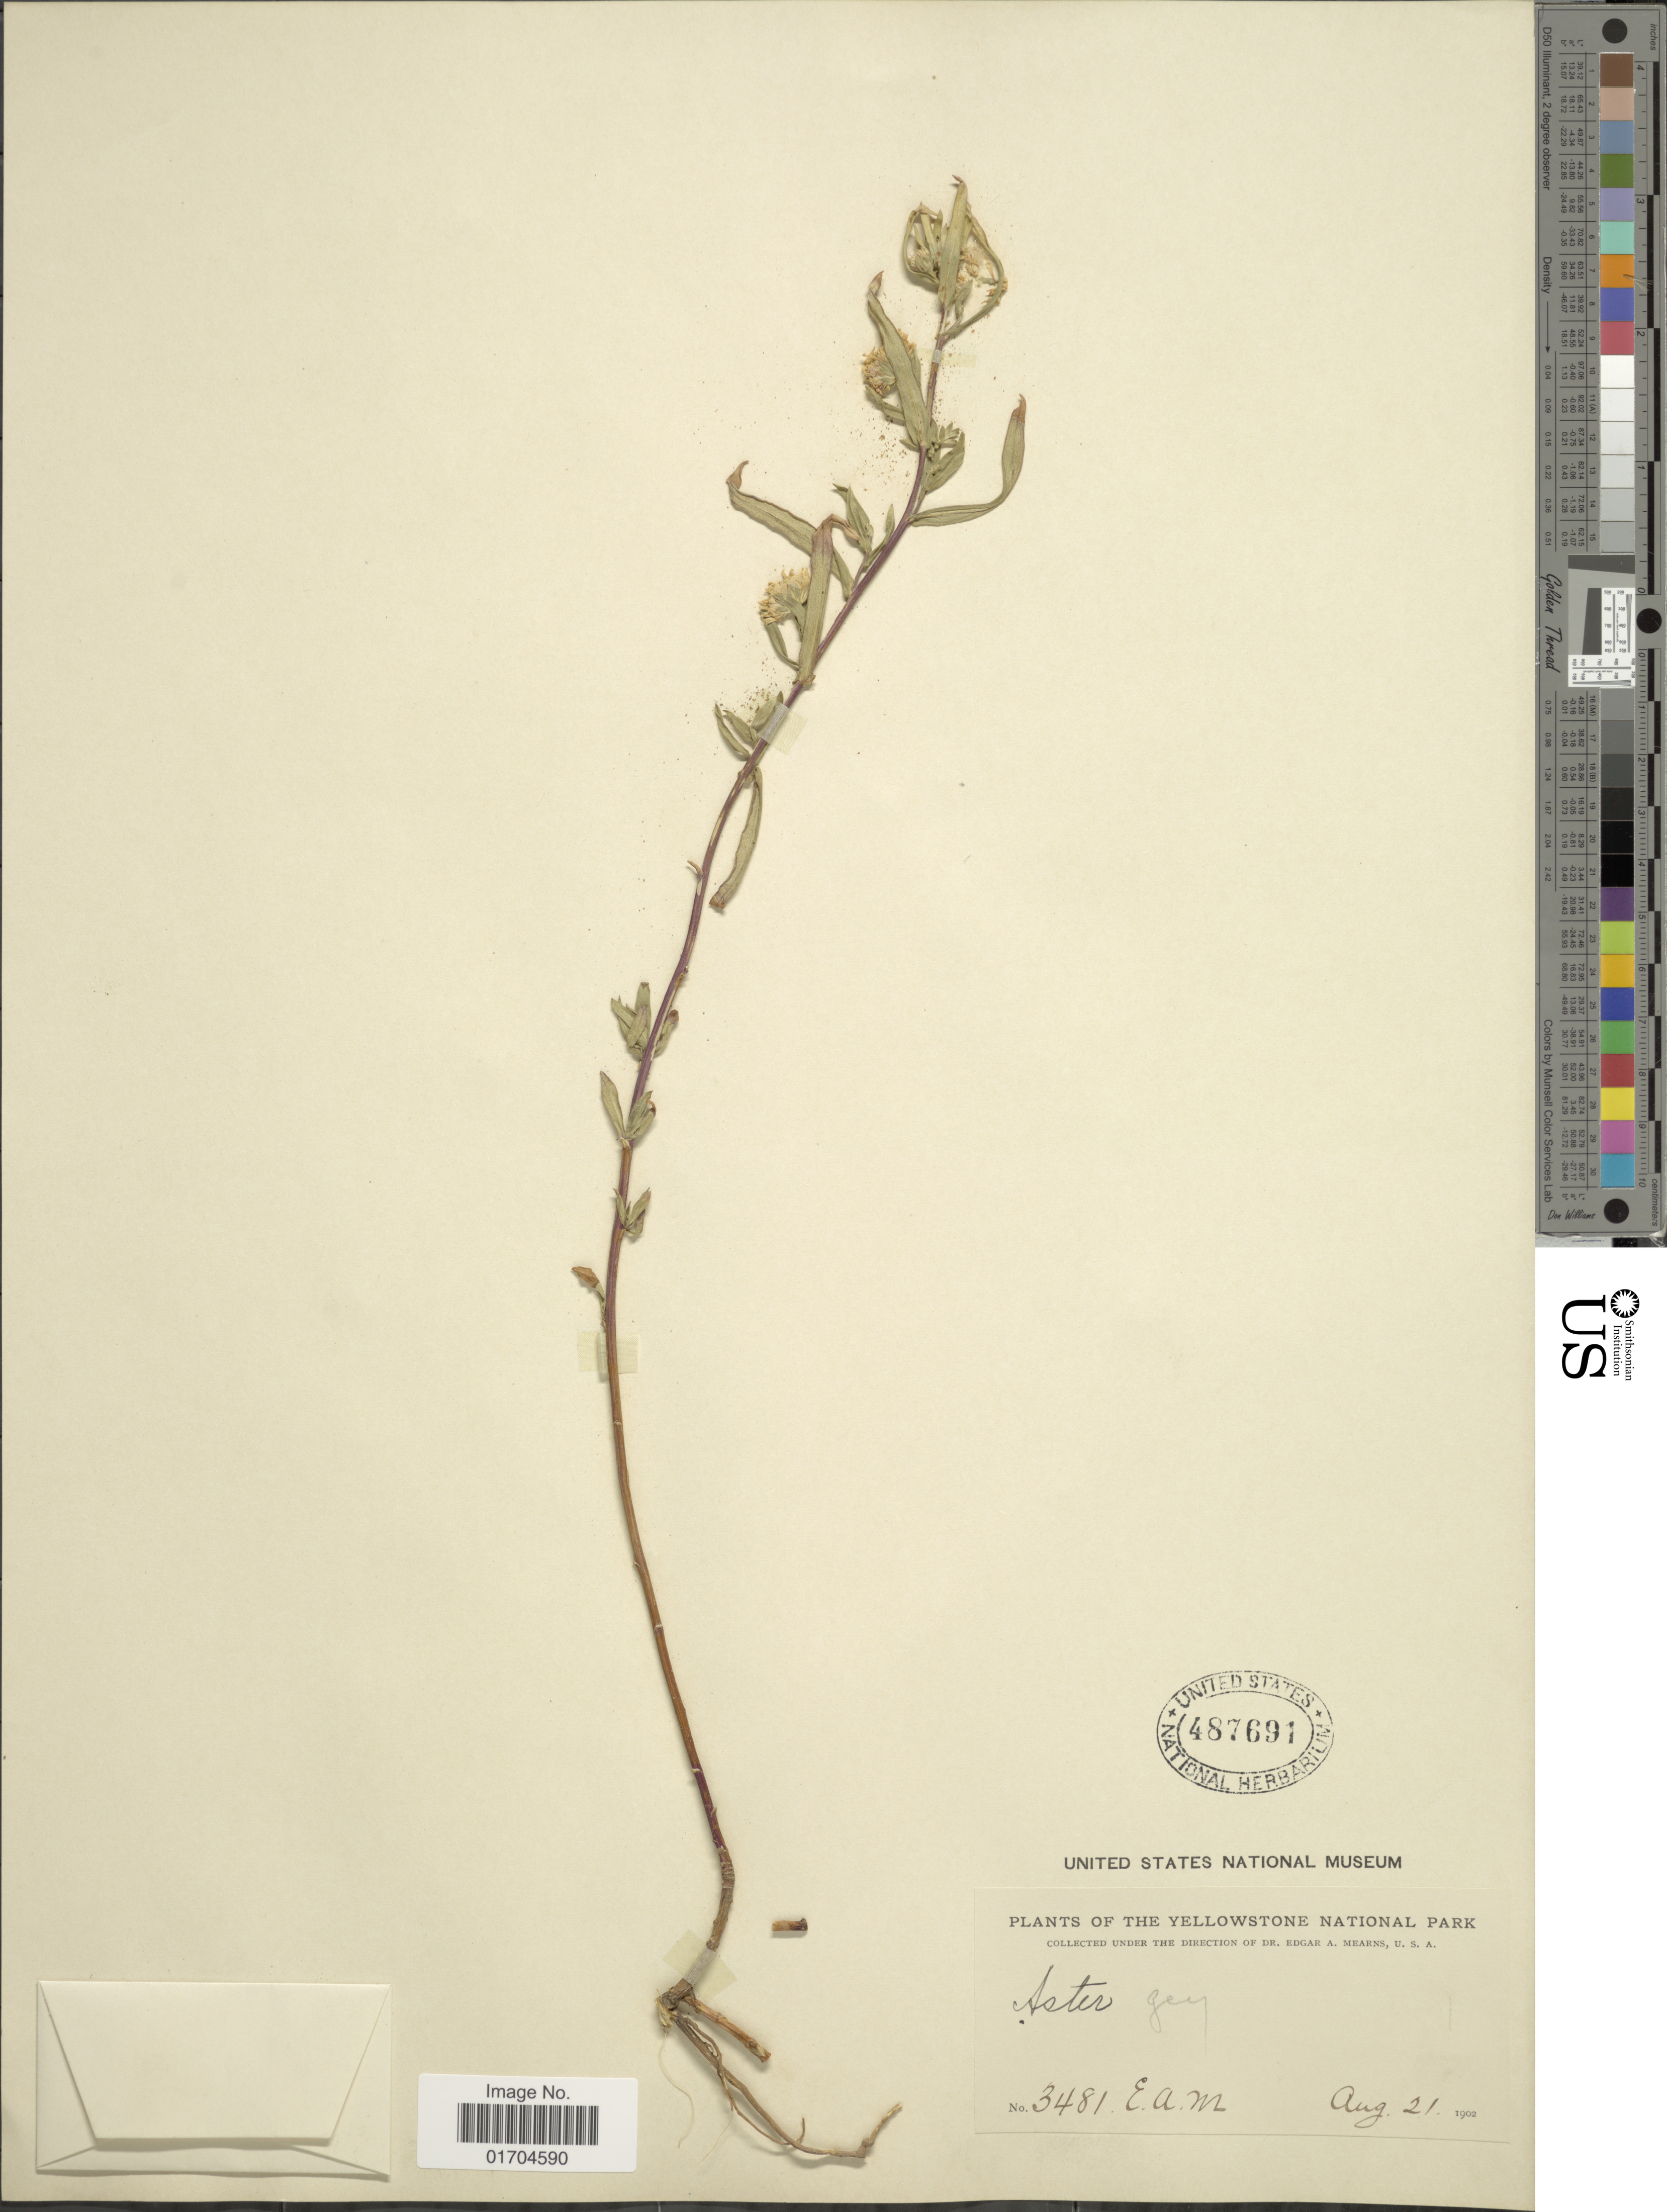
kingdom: Plantae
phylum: Tracheophyta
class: Magnoliopsida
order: Asterales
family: Asteraceae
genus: Symphyotrichum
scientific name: Symphyotrichum sp.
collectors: E. A. Mearns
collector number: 3481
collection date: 1902-08-21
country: United States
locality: The Yellowstone National Park. U.S.A.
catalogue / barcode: US 487691